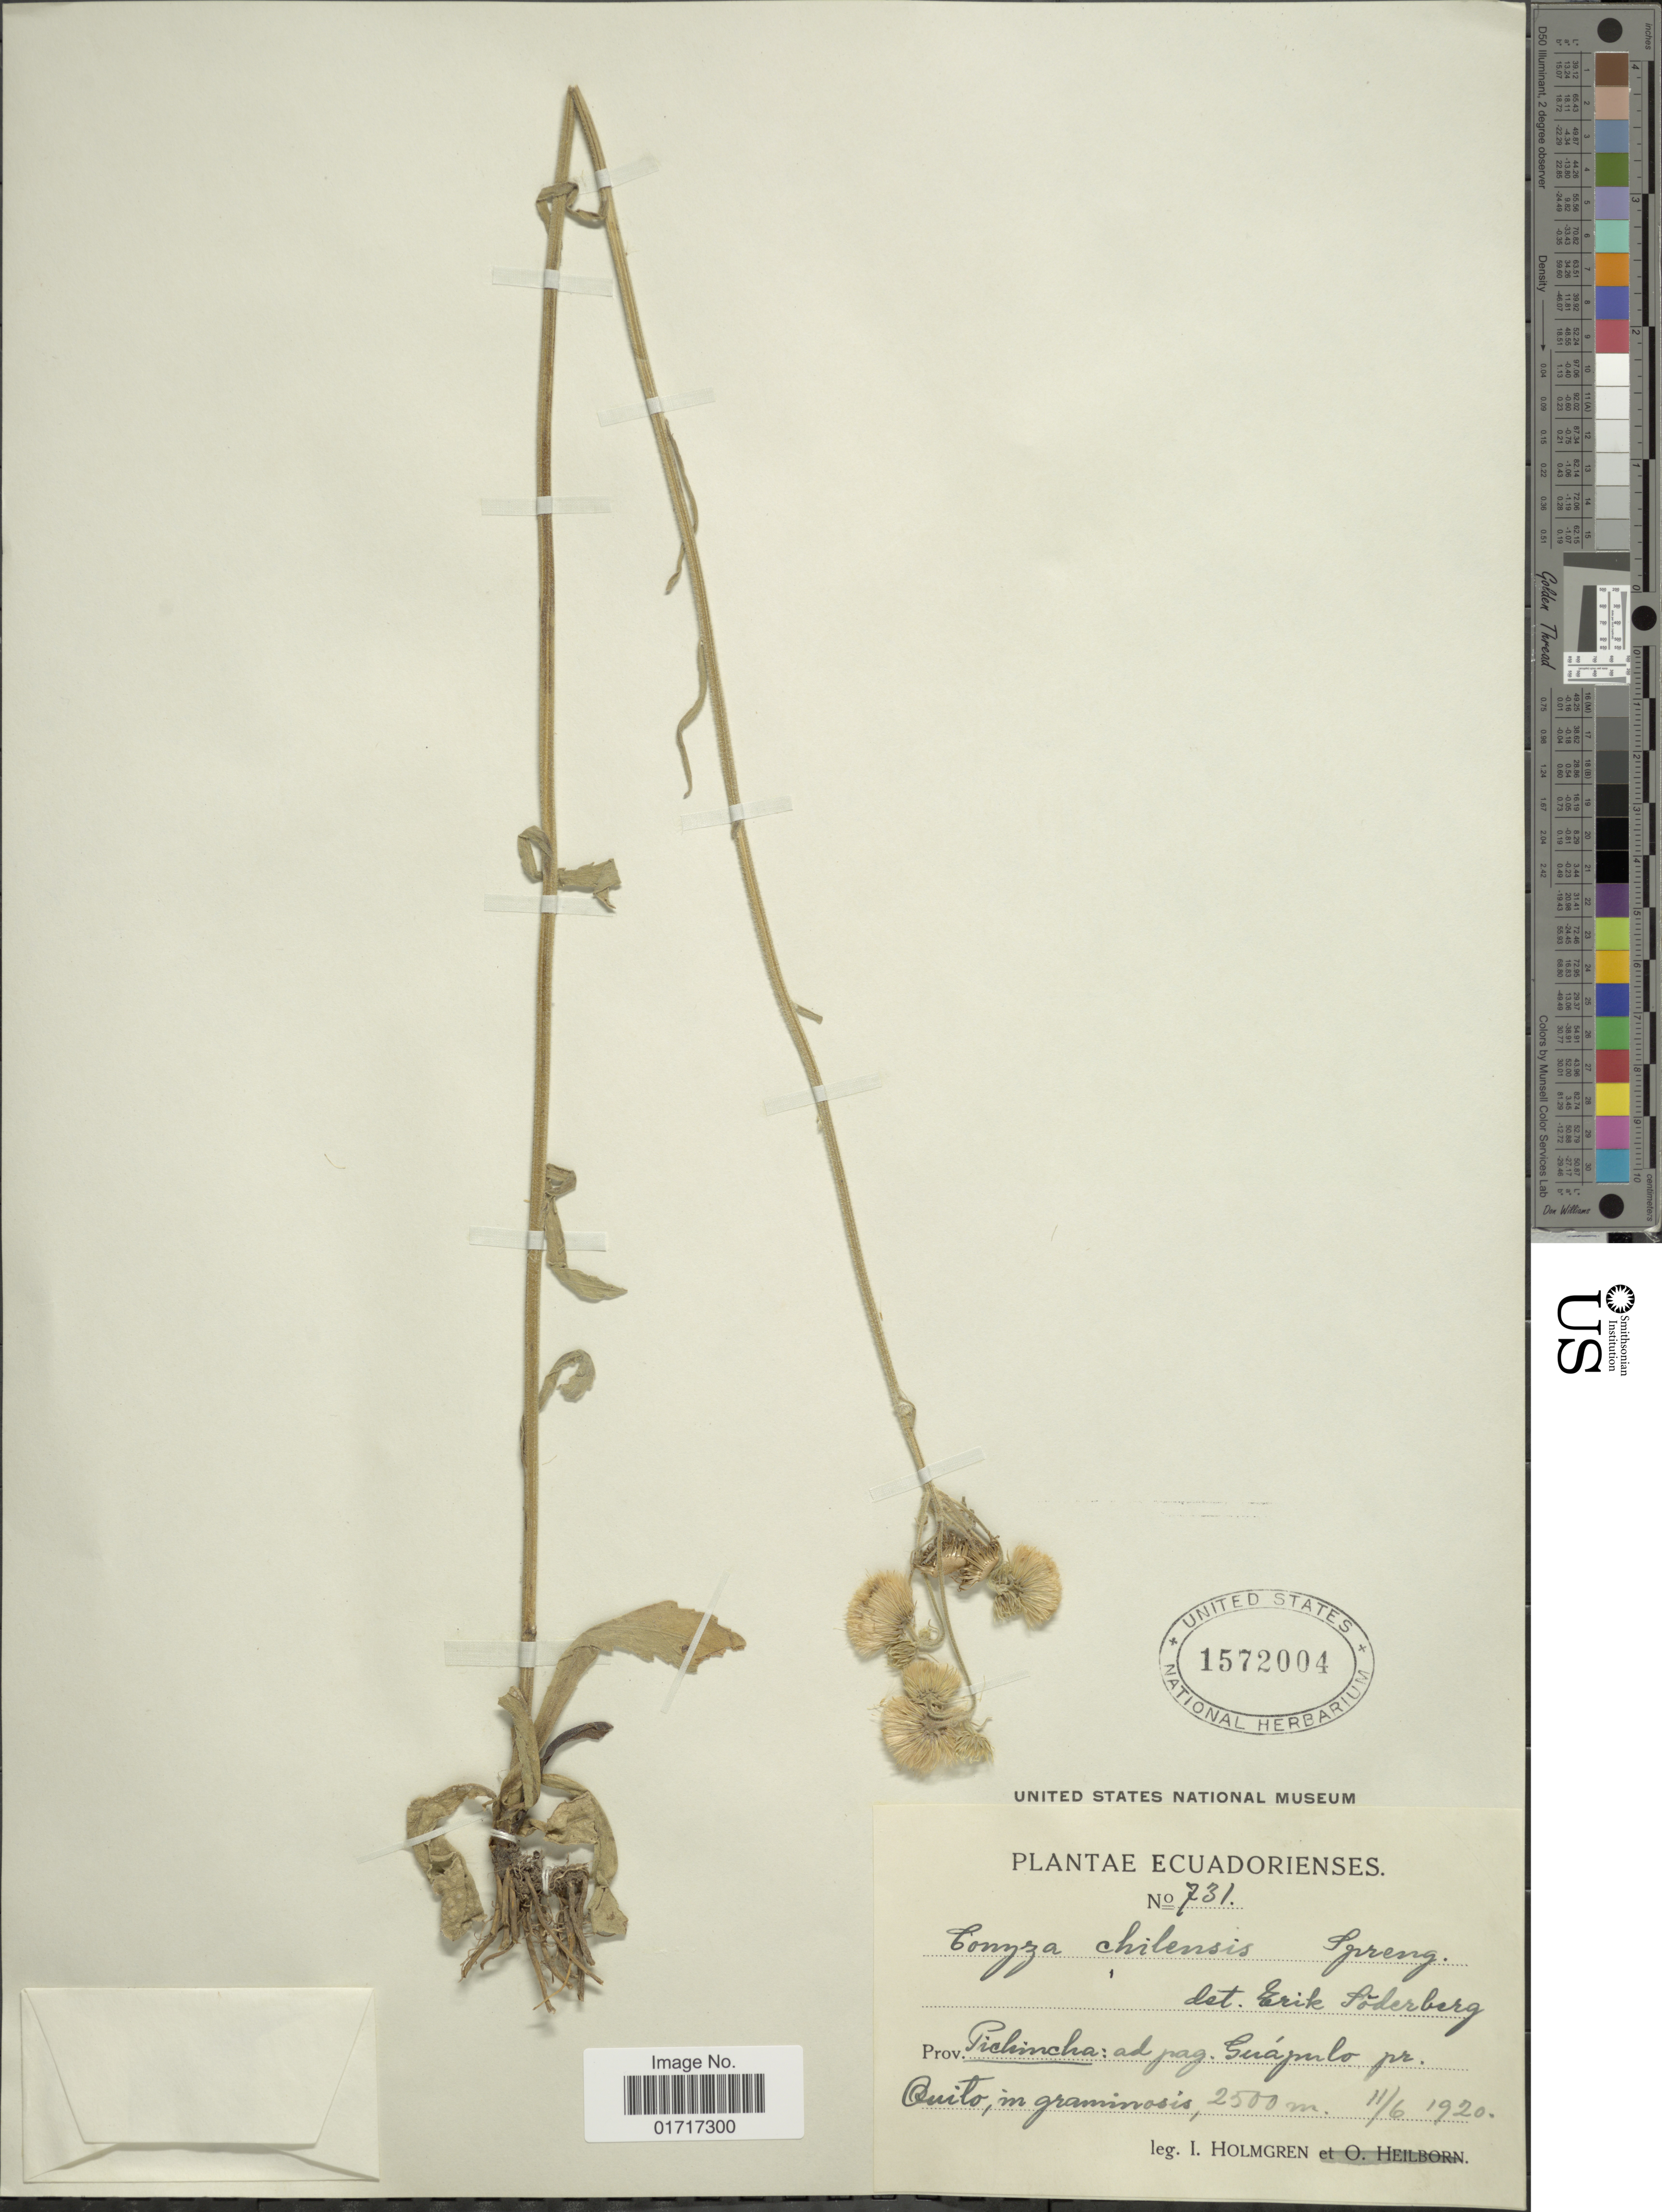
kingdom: Plantae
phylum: Tracheophyta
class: Magnoliopsida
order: Asterales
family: Asteraceae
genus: Conyza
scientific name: Conyza primulaefolia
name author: (Lam.) Cuatrec. & Lourteig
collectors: I. Holmgren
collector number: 731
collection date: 1920-06-11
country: Ecuador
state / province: Pichincha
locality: Prov. Pichinicha; ad. pag. Guapulo pr. Quito, in graminosis.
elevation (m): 2500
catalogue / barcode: US 1572004